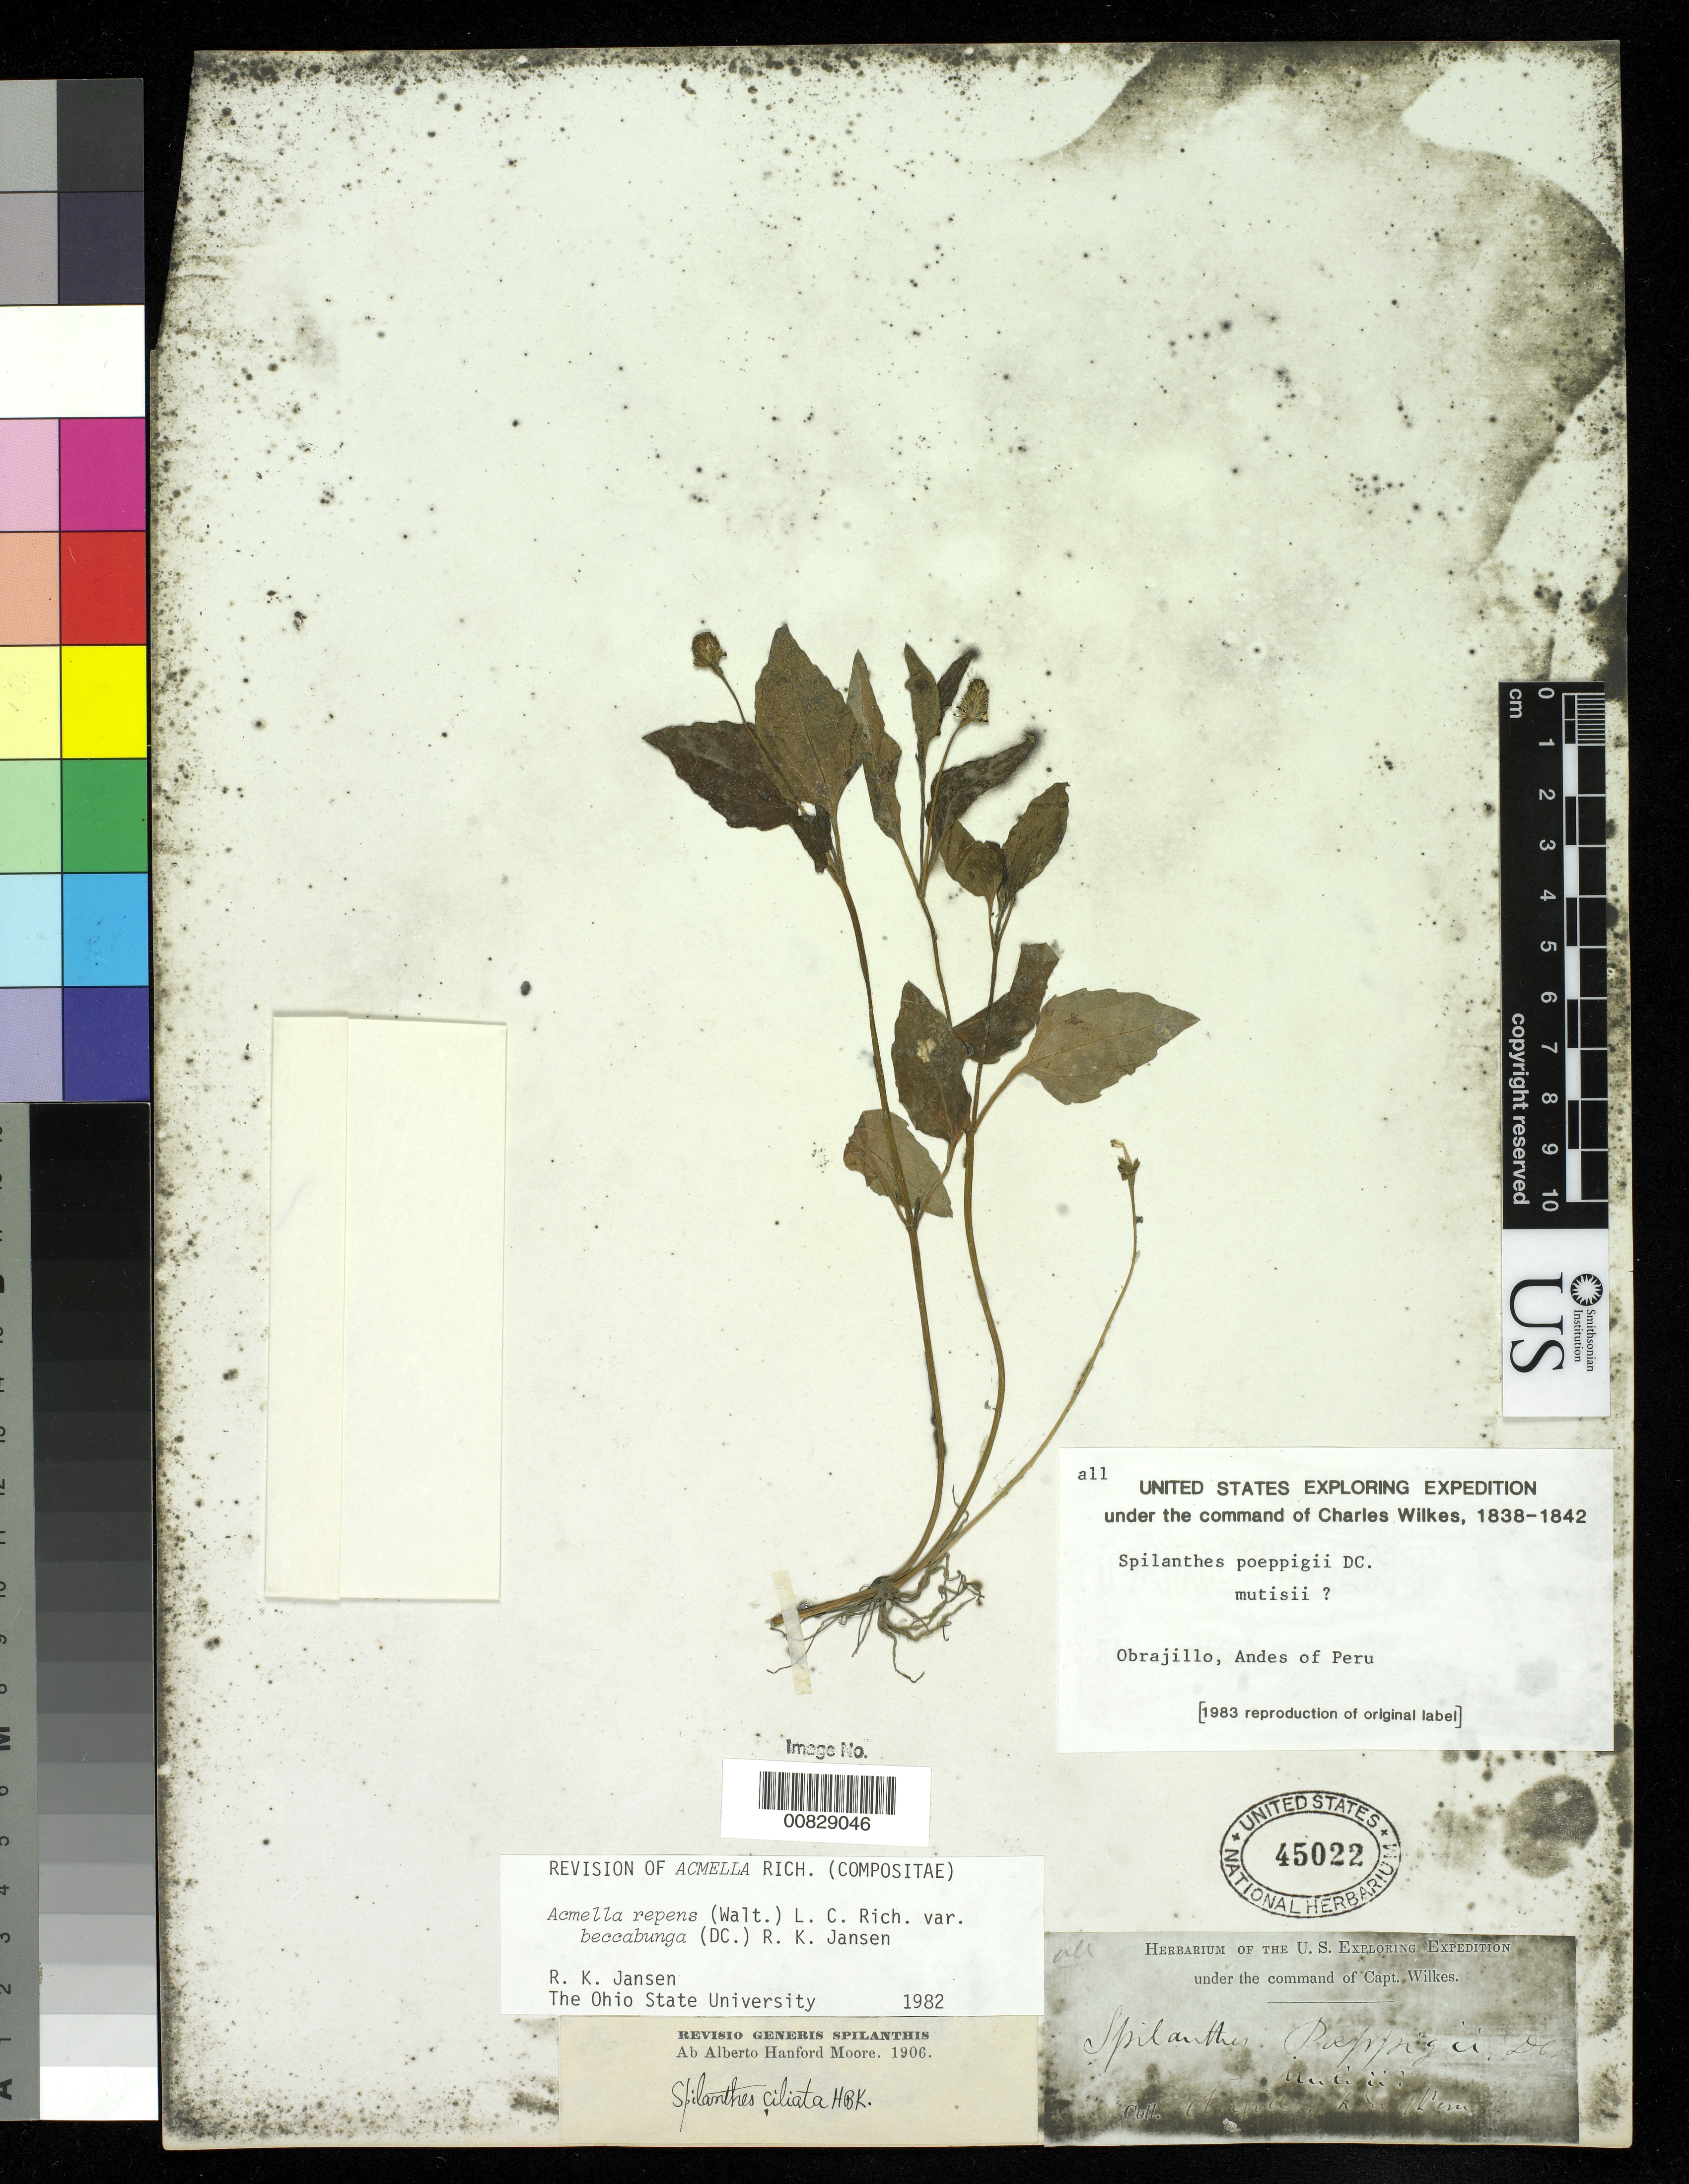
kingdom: Plantae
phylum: Tracheophyta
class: Magnoliopsida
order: Asterales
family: Asteraceae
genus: Acmella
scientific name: Acmella oppositifolia var. repens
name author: (Walter) R.K. Jansen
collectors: Wilkes Explor. Exped.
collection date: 1838/1842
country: Peru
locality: Obrajillo, Andes of Peru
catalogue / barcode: US 45022